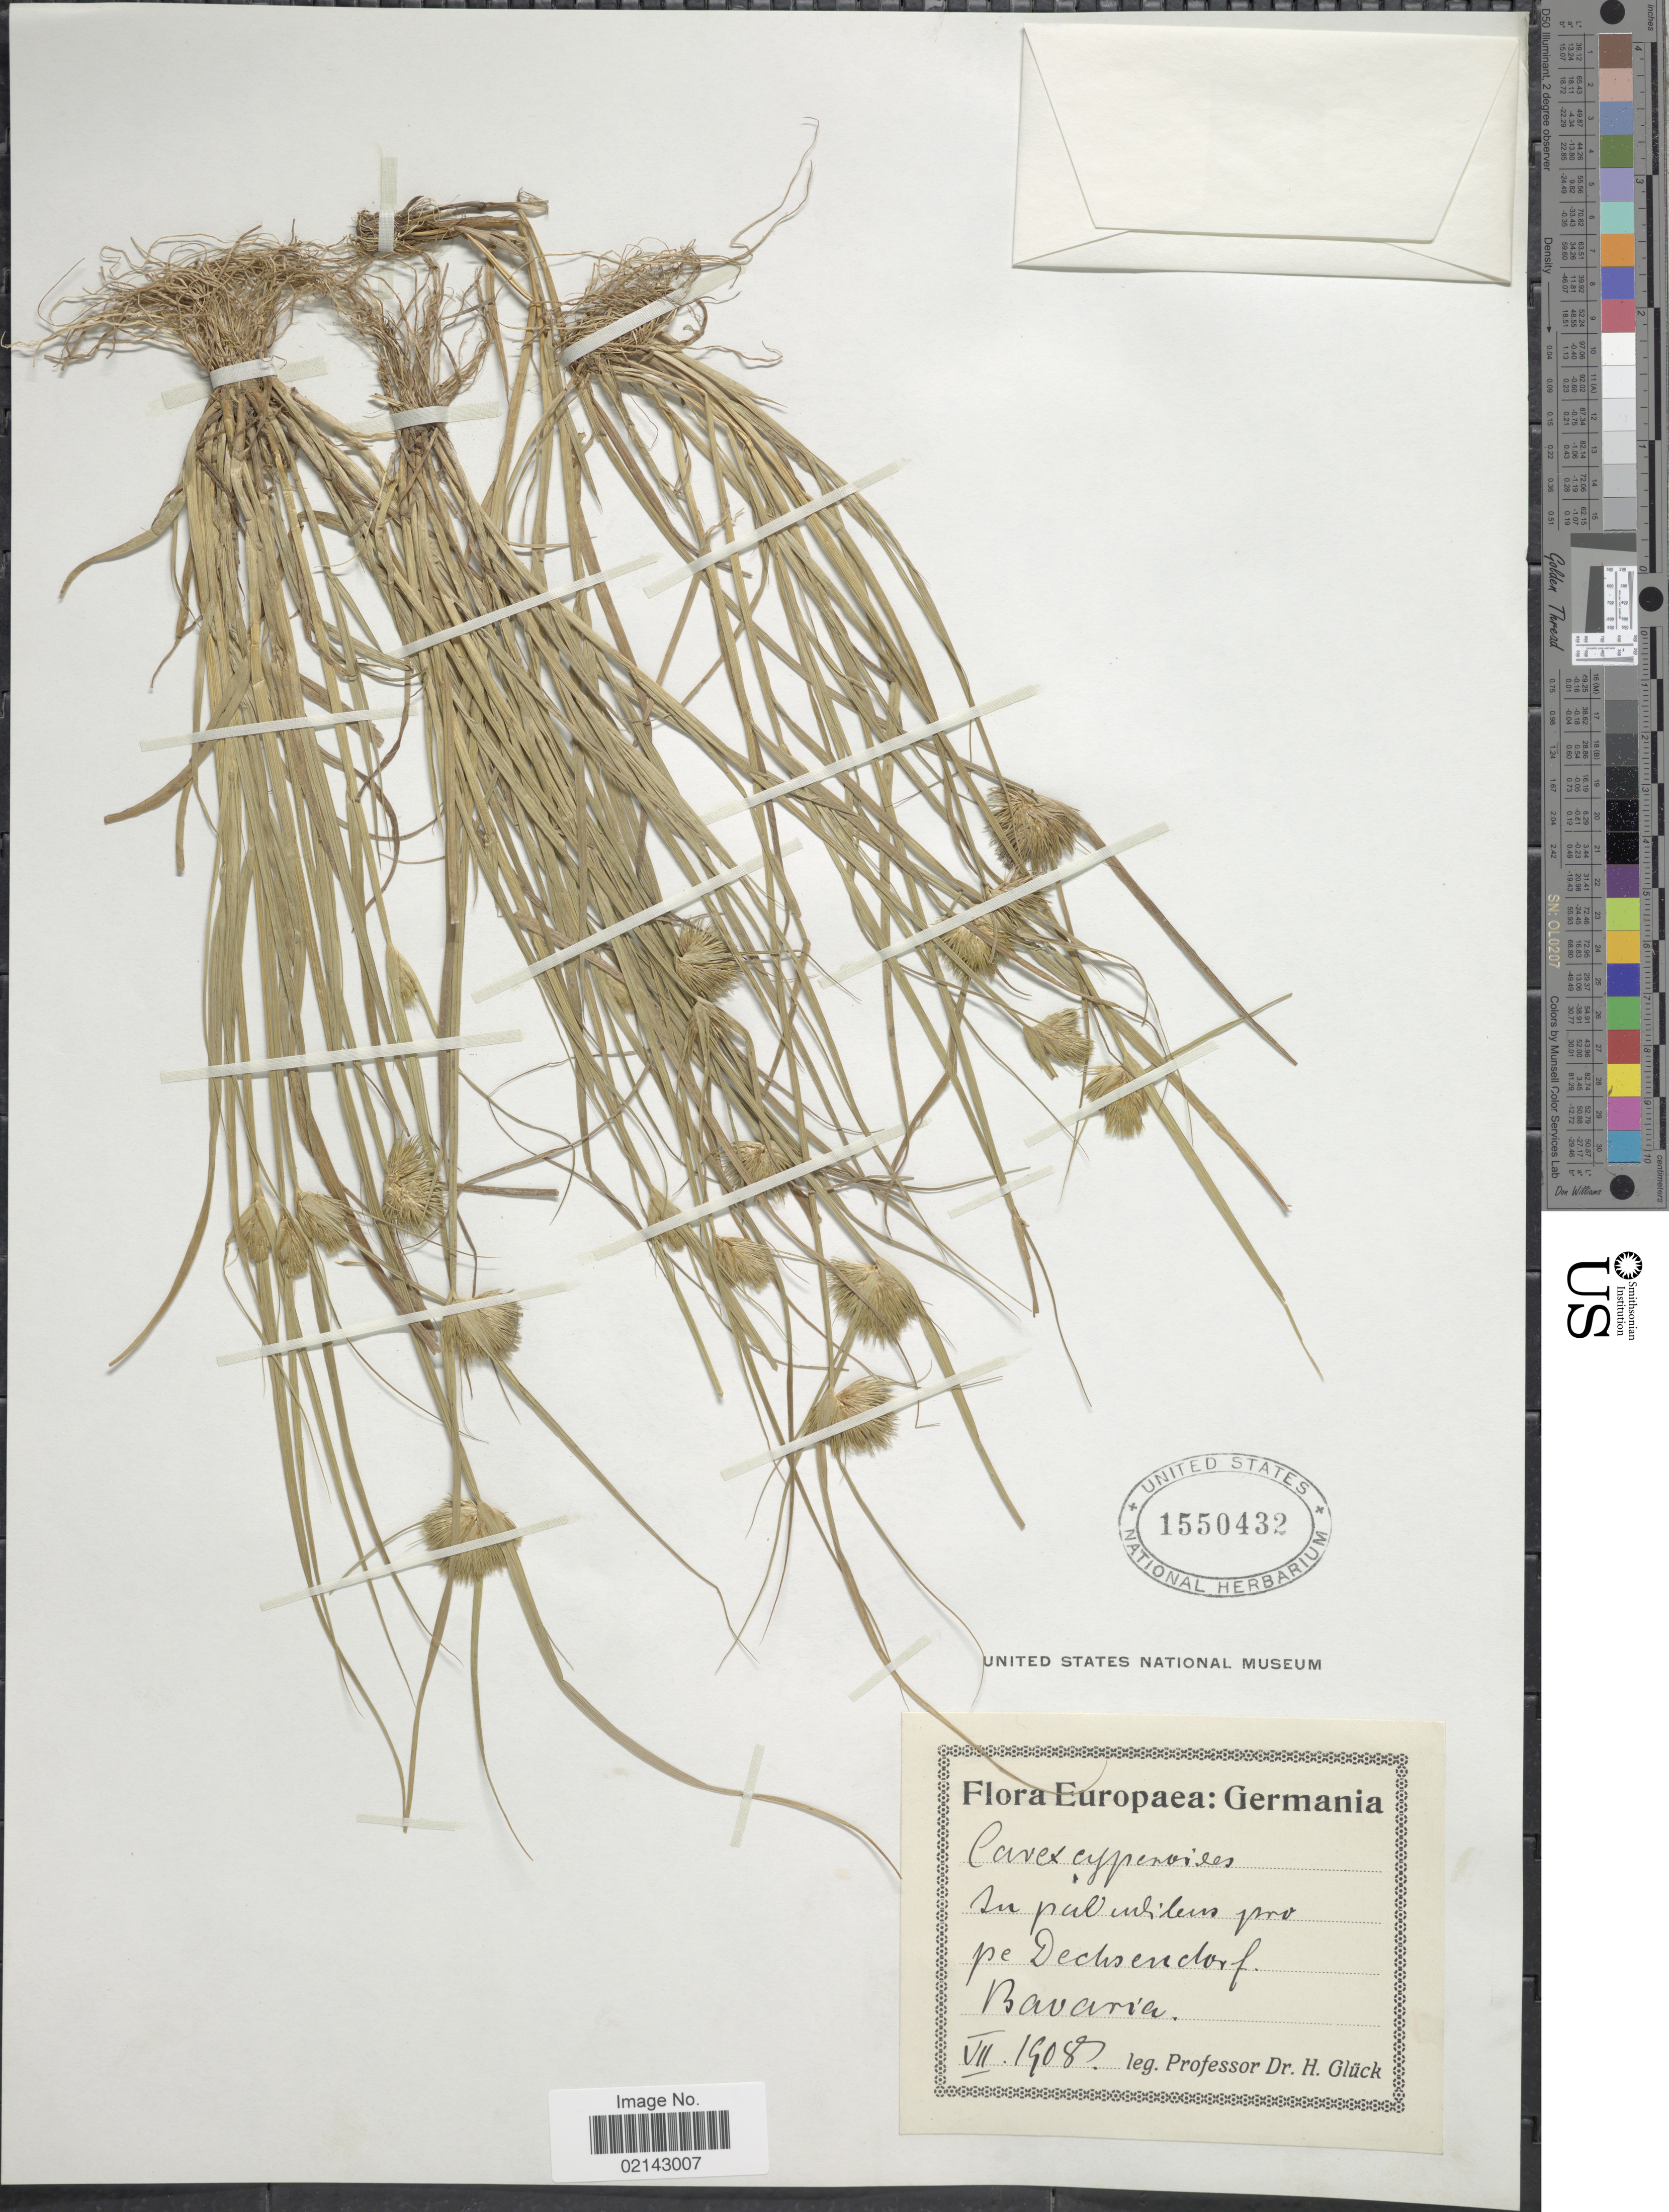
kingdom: Plantae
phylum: Tracheophyta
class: Liliopsida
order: Poales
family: Cyperaceae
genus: Carex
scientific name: Carex bohemica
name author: Schreb.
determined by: Strong, Mark T., (BOT), Smithsonian Institution - National Museum of Natural History (UNITED STATES)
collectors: H. Glück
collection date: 1908-07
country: Germany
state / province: Bayern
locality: Bavaria, In paludibus prope Dechsendorf. [interpreted]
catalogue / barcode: US 1550432